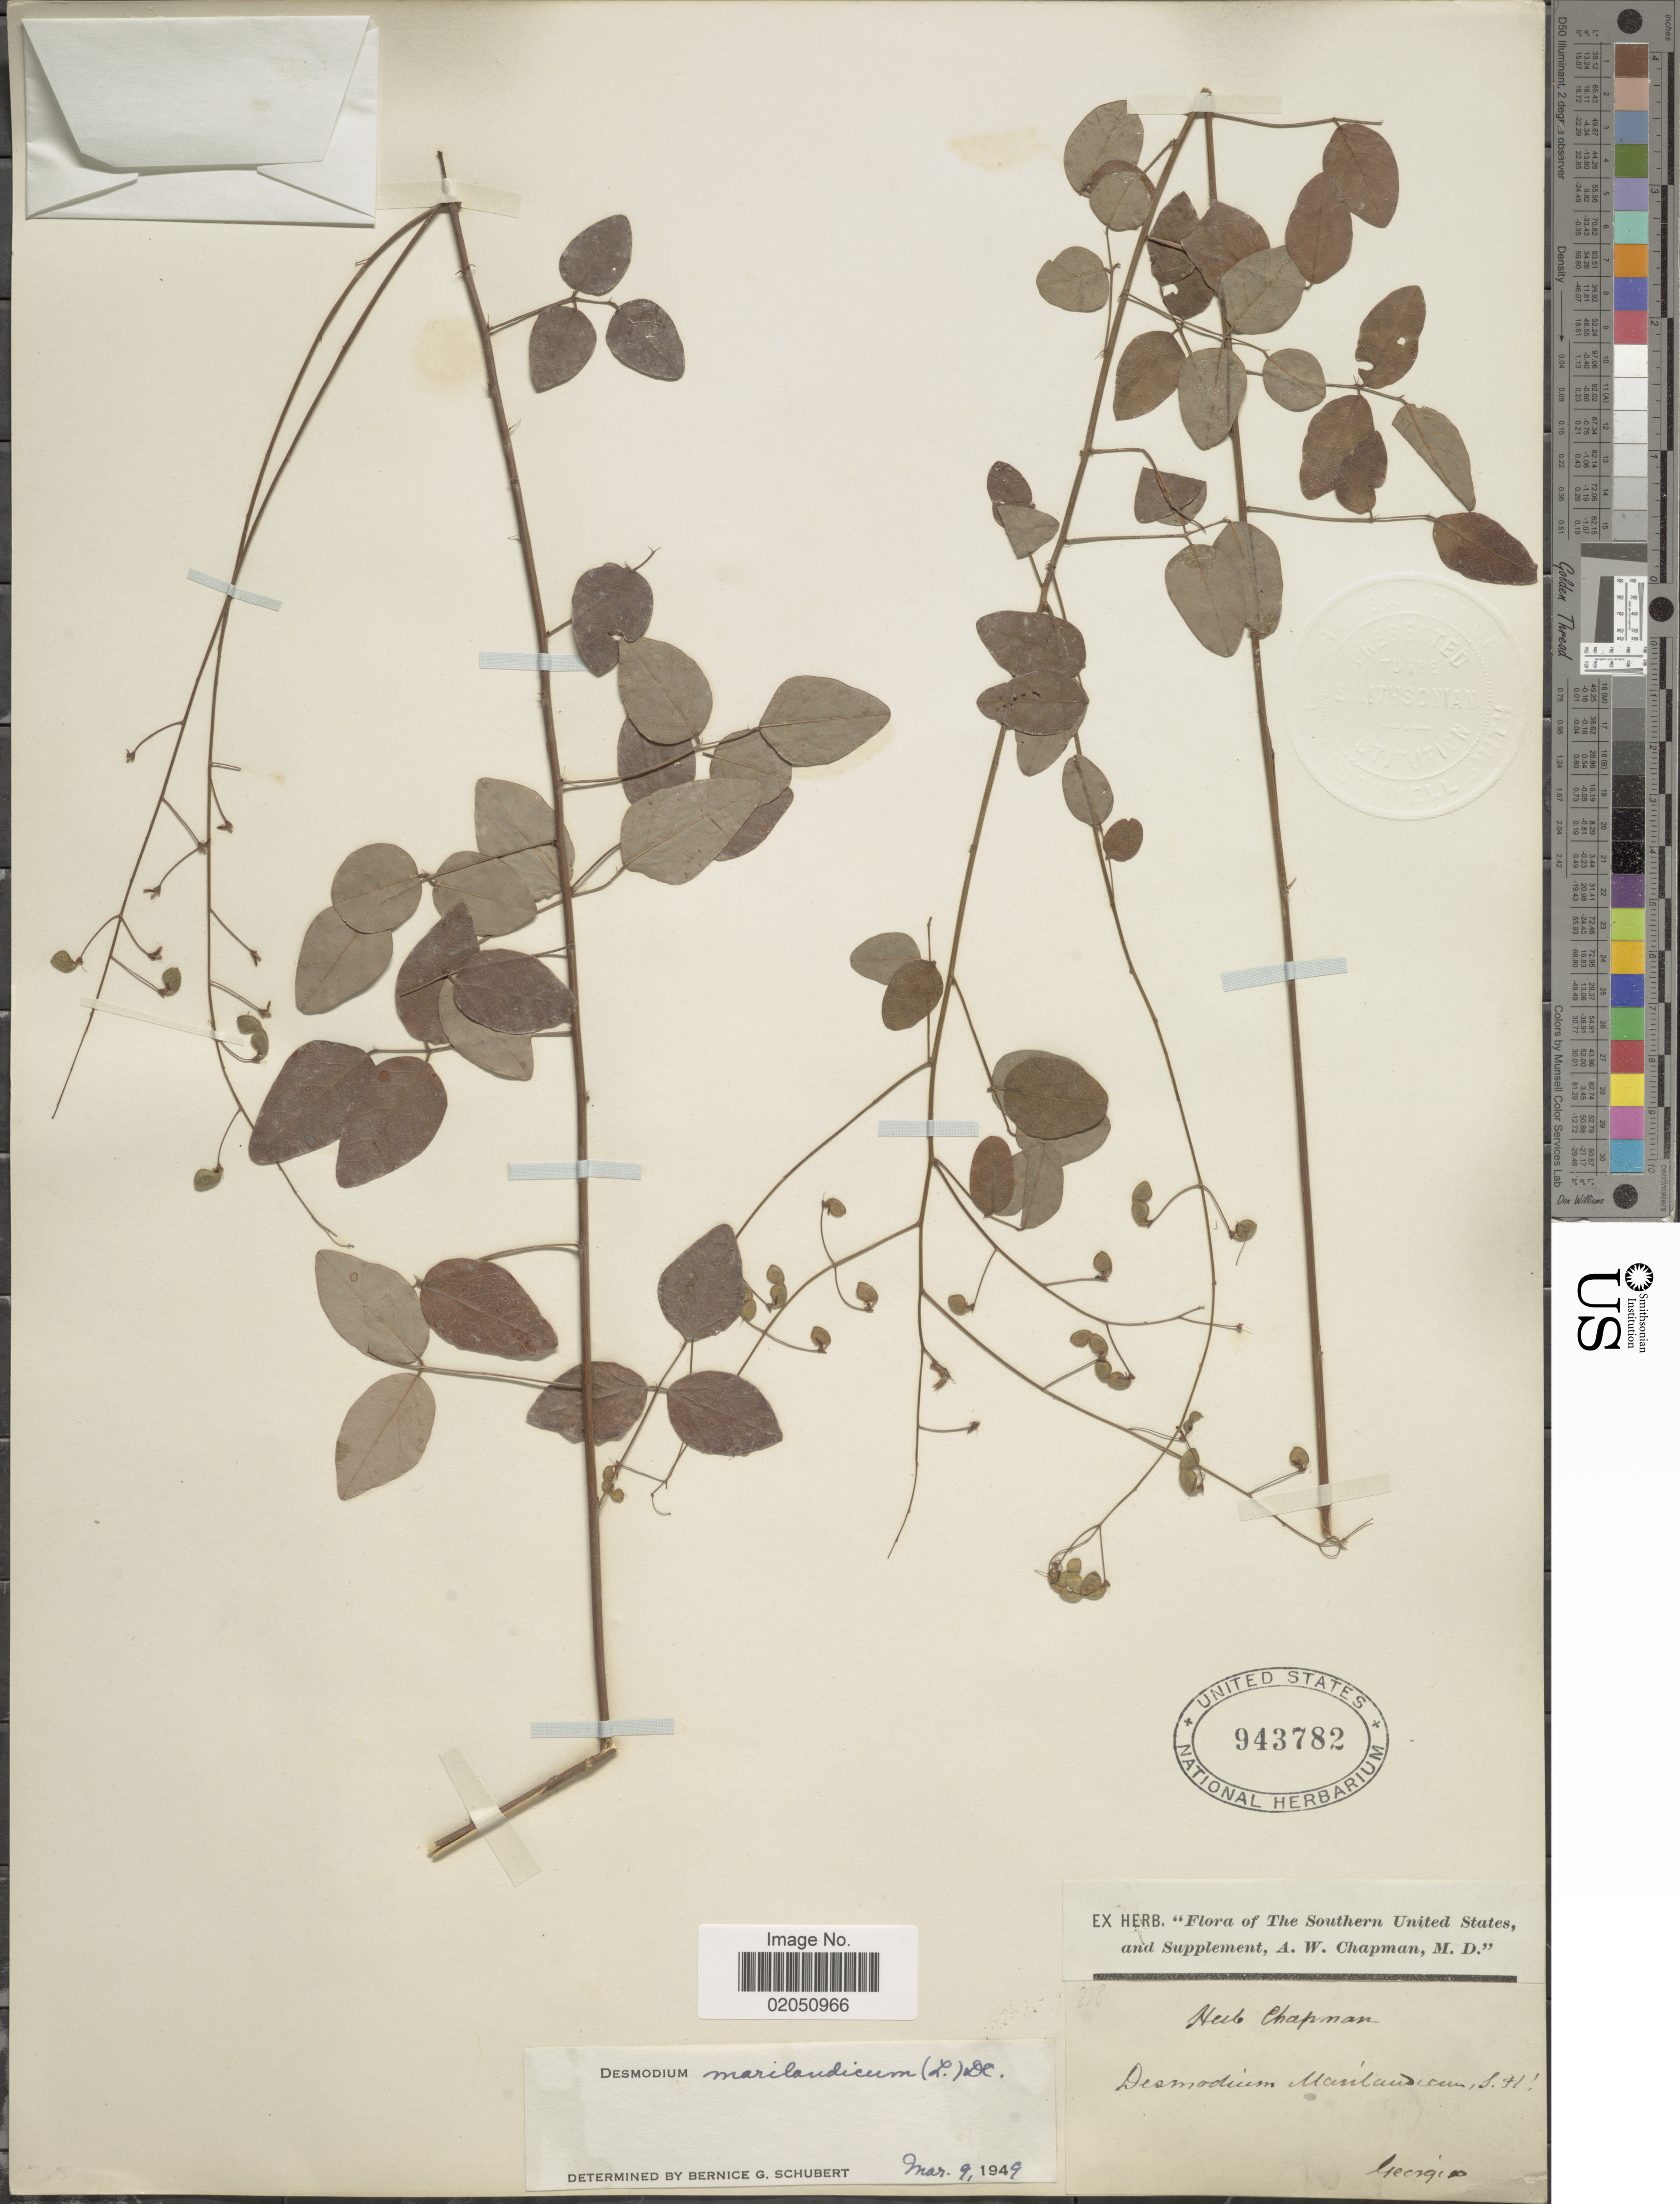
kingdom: Plantae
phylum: Tracheophyta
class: Magnoliopsida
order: Fabales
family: Fabaceae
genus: Desmodium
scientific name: Desmodium marilandicum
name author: Darl.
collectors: A. W. Chapman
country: United States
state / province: Georgia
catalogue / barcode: US 943782